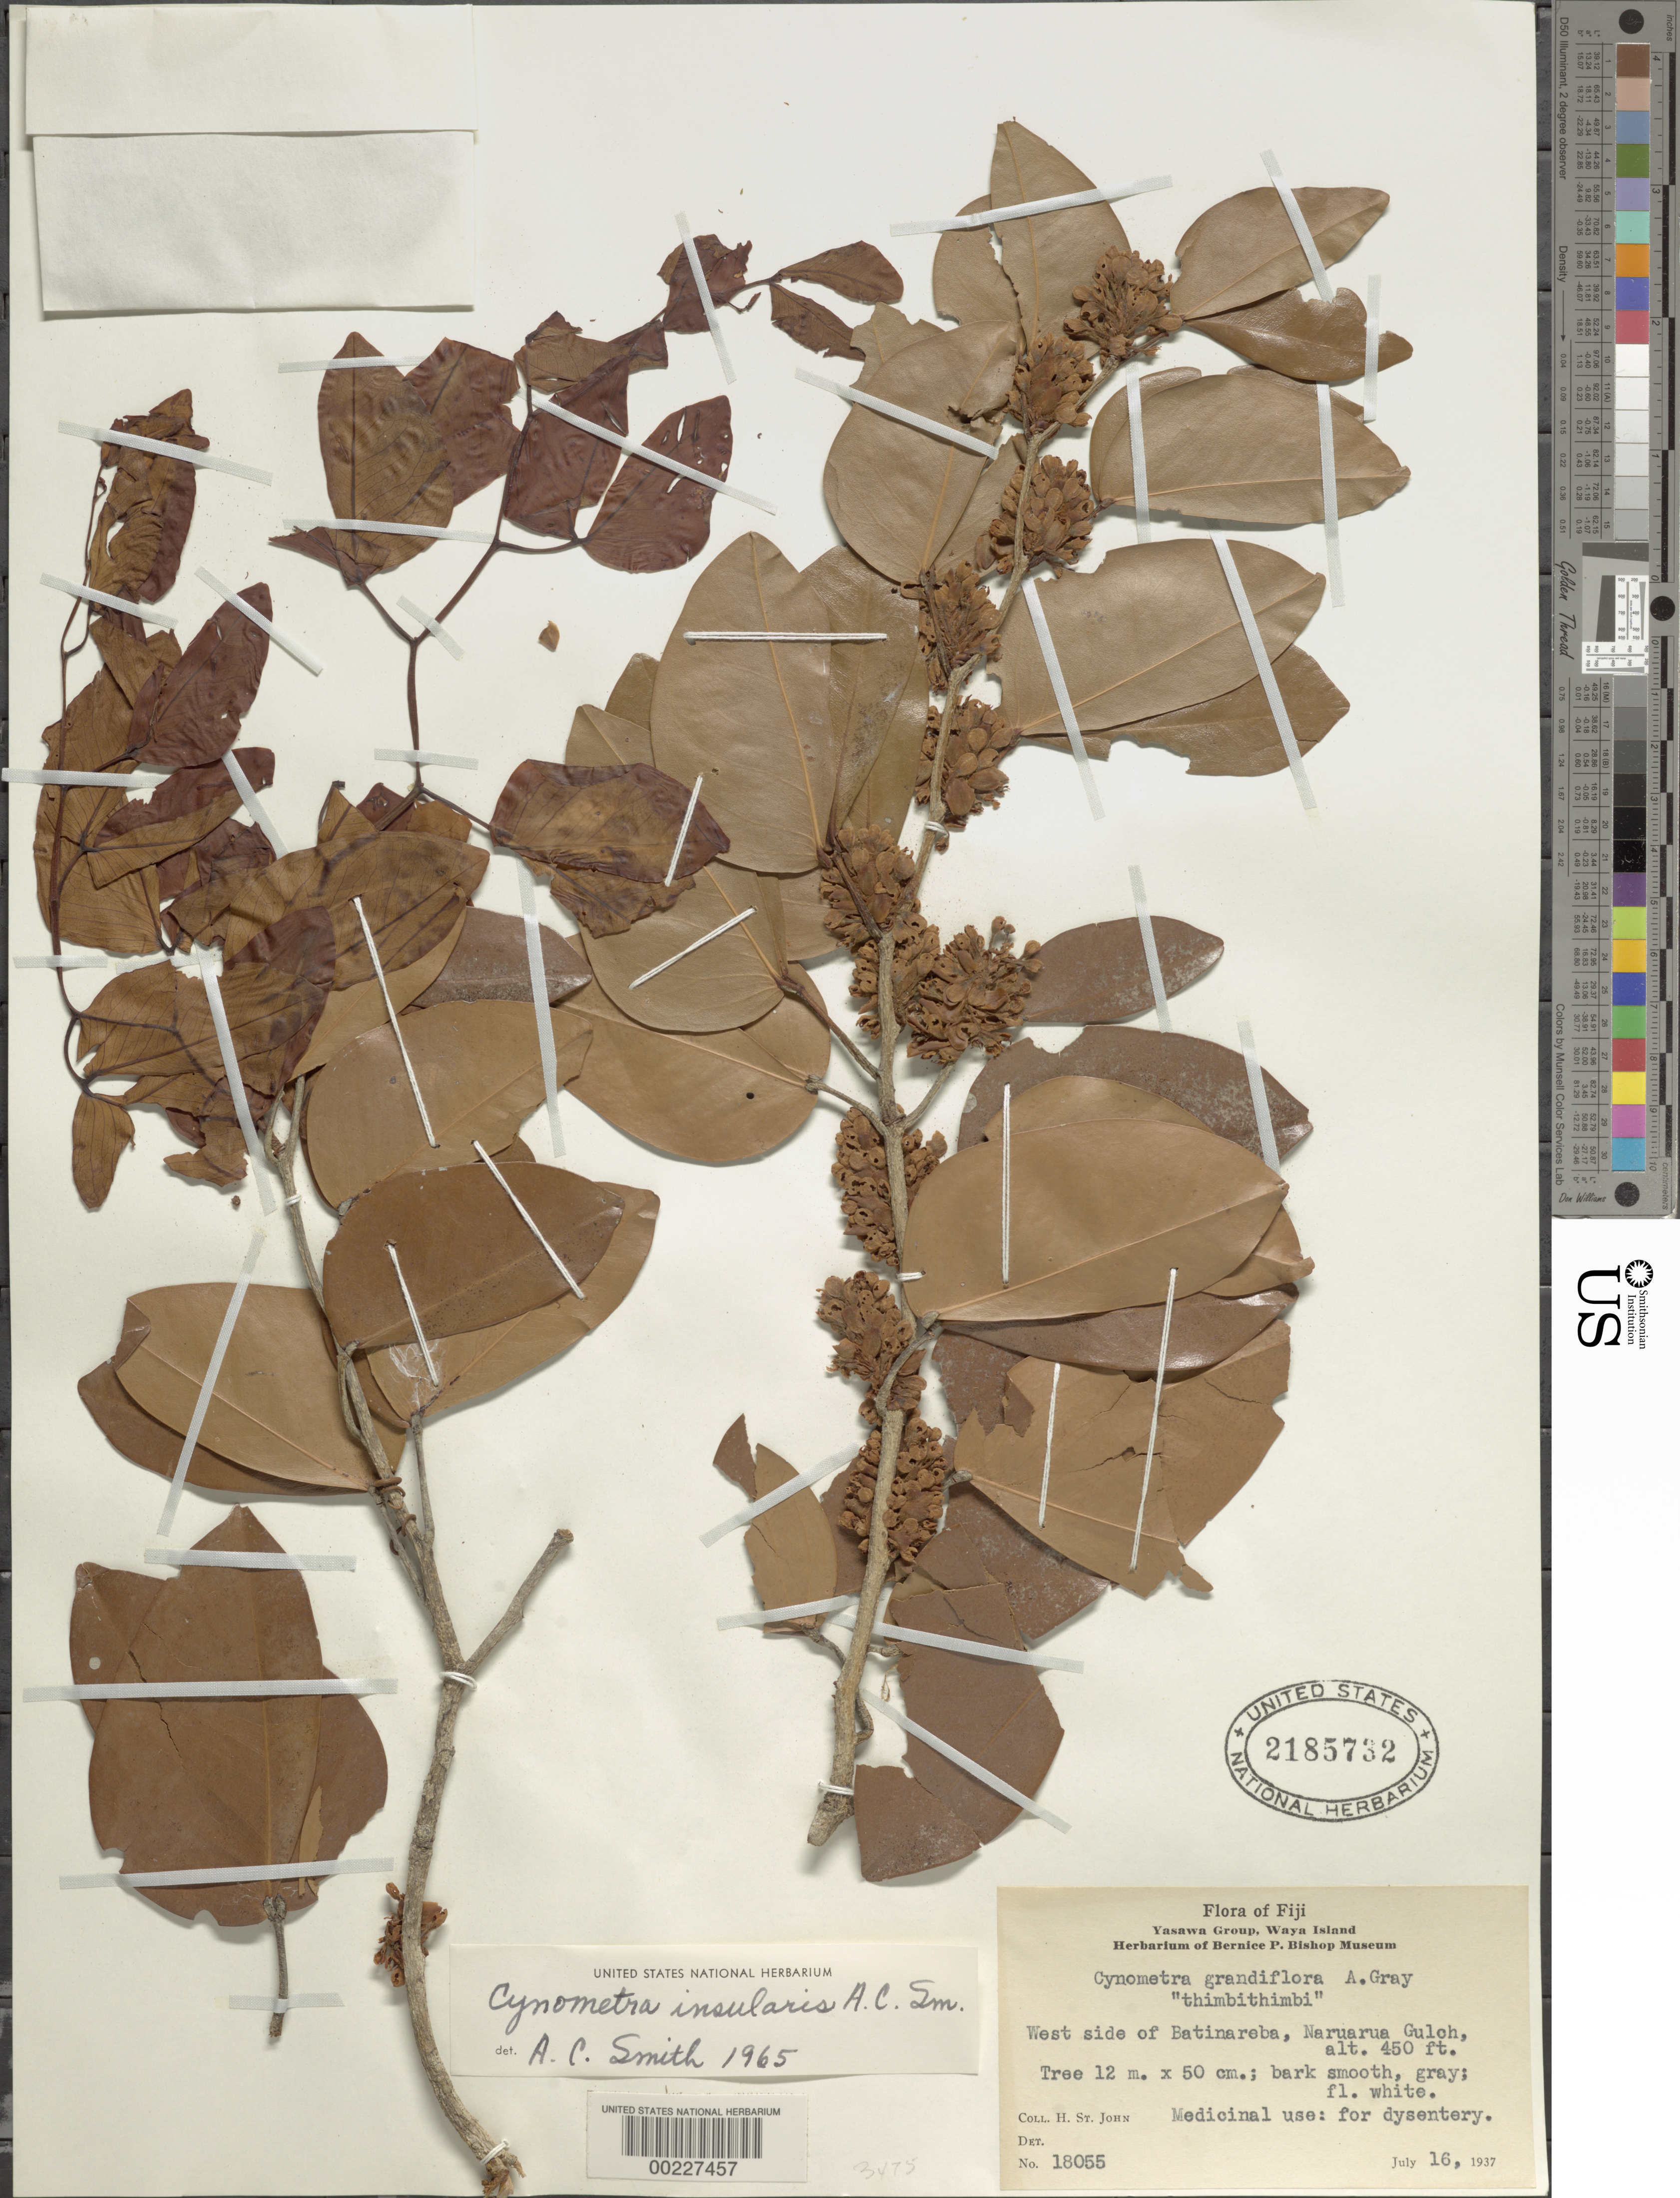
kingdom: Plantae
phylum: Tracheophyta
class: Magnoliopsida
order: Fabales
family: Fabaceae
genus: Cynometra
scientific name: Cynometra insularis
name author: A.C. Sm.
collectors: H. St. John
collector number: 18055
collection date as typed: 16 Jul 1937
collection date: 1937-07-16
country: Fiji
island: Waya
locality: W side of Batinareba, Naruarua Gulch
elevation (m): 450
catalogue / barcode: US 2185732